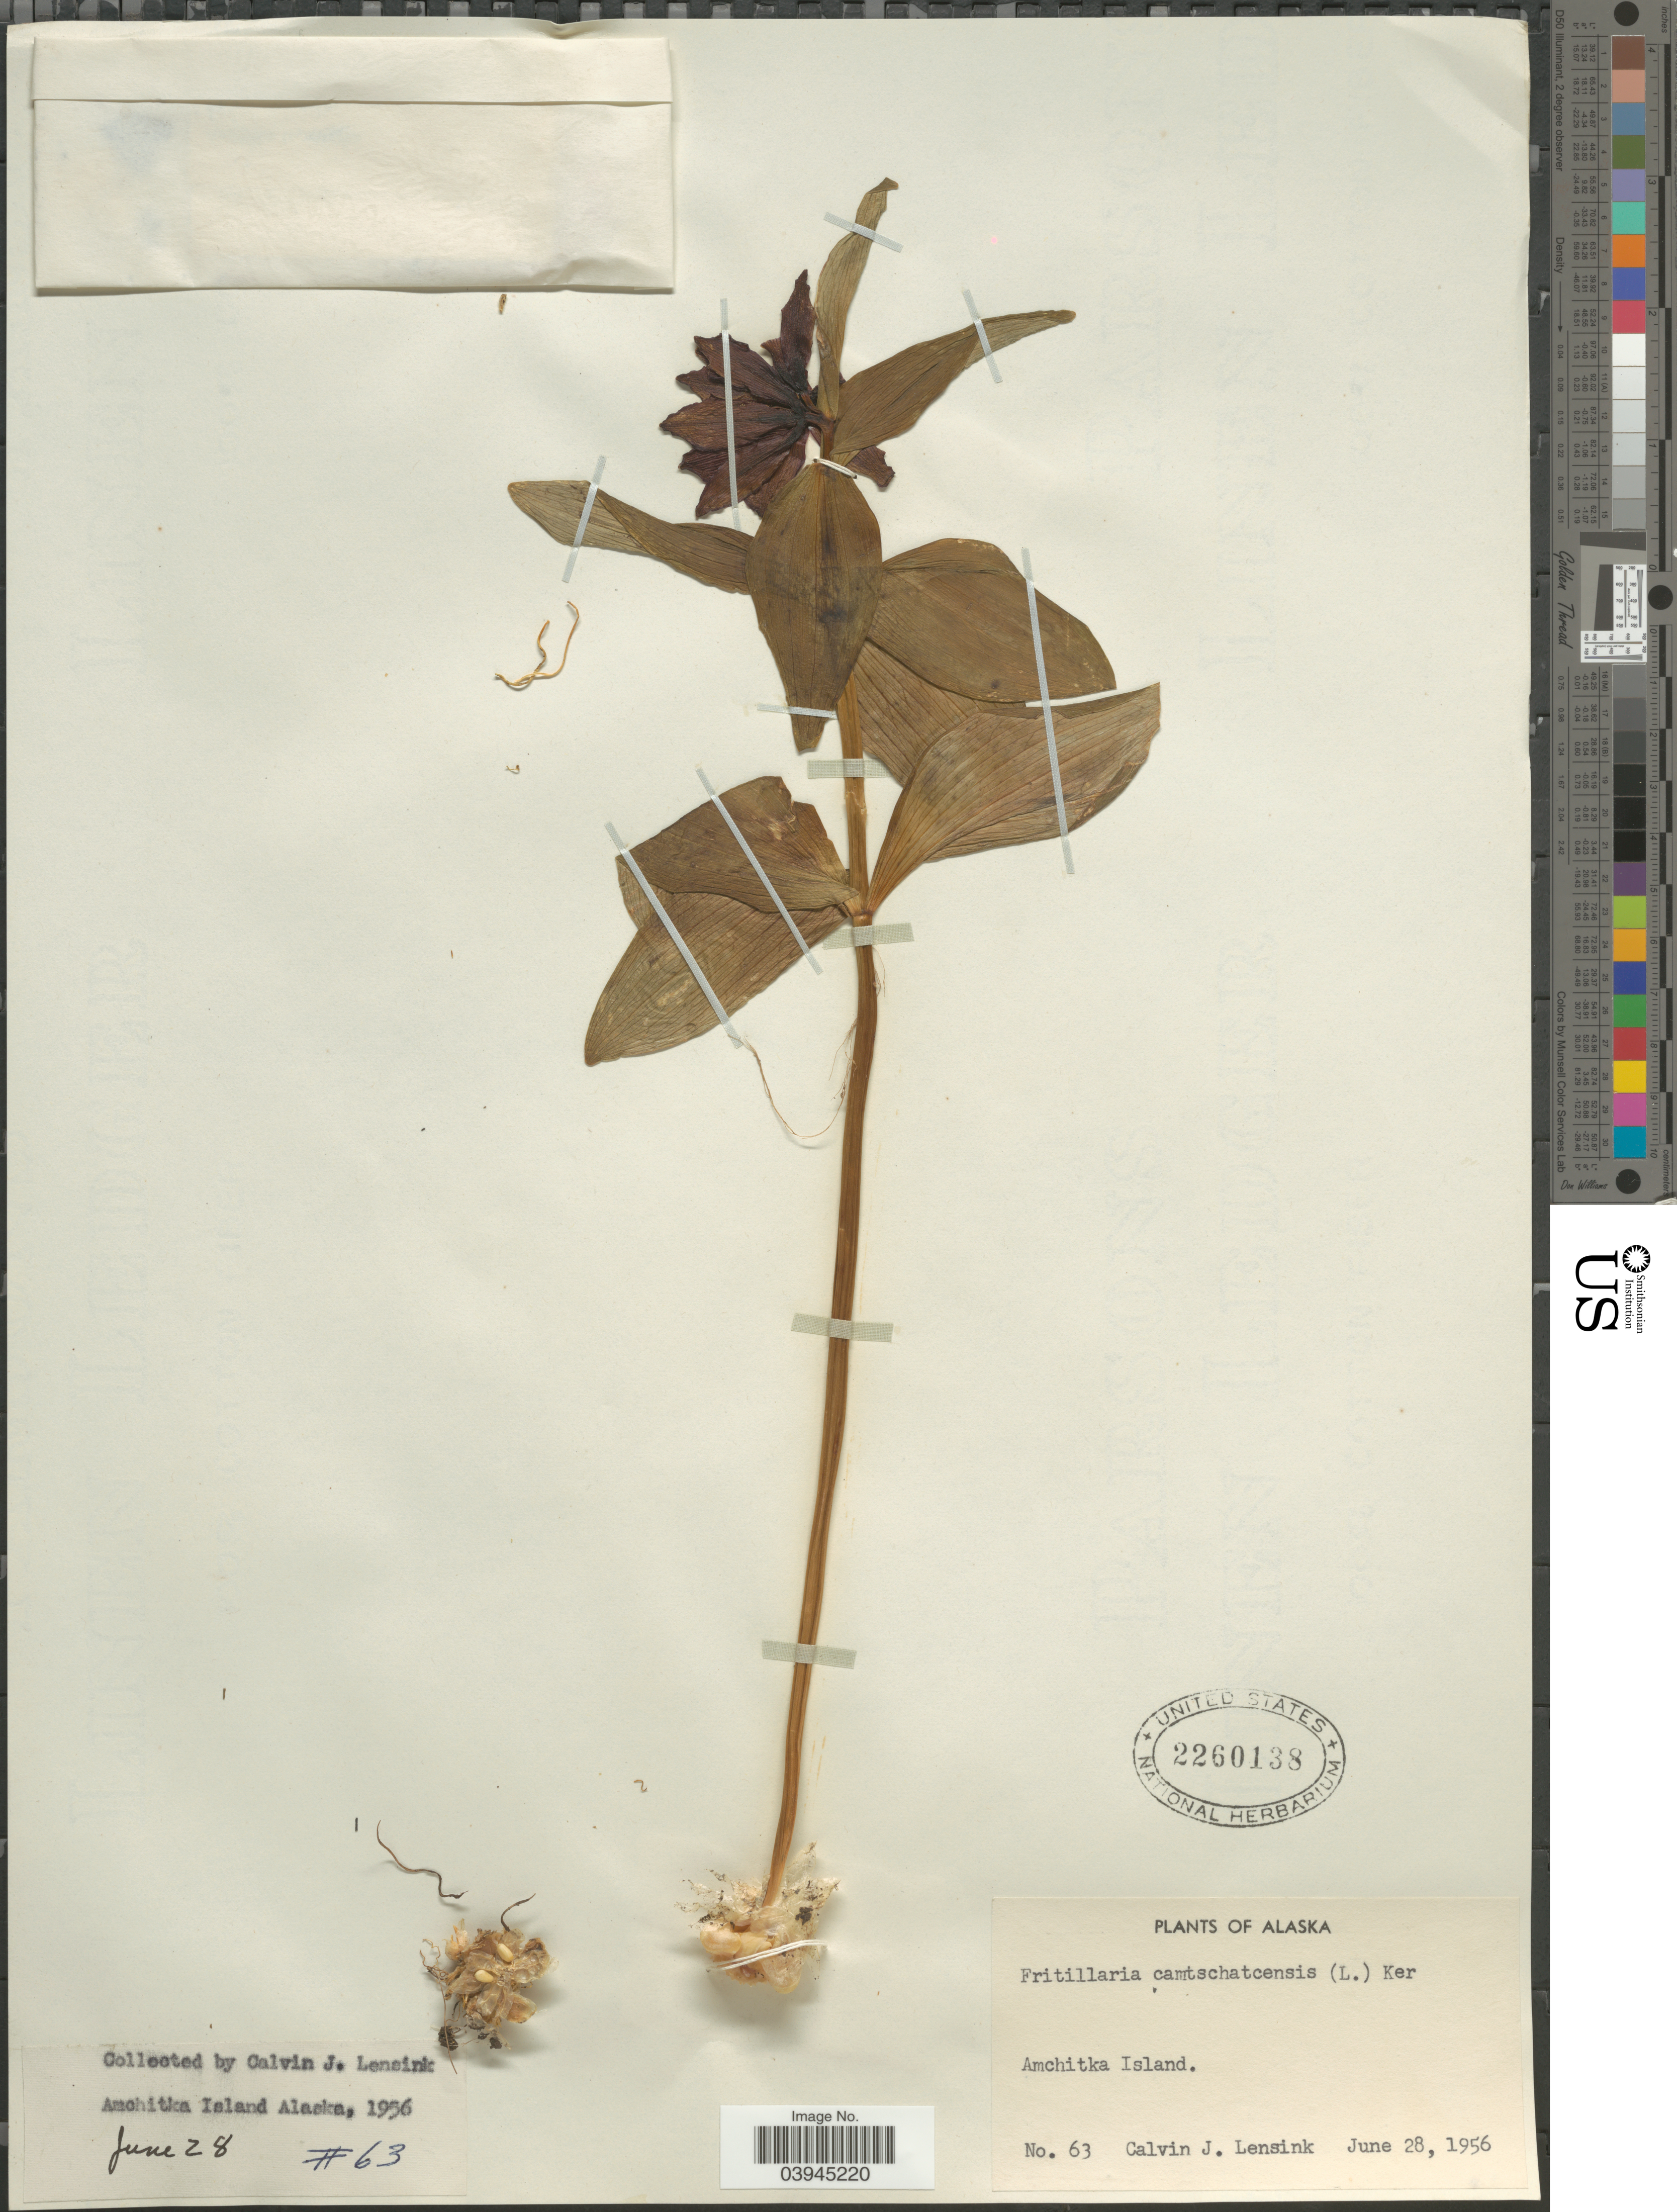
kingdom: Plantae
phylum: Tracheophyta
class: Liliopsida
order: Liliales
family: Liliaceae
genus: Fritillaria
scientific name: Fritillaria camschatcensis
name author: (L.) Ker Gawl.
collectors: C. Lensink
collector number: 63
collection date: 1956-06-28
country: United States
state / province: Alaska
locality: Amchitka Island.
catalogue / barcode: US 2260138